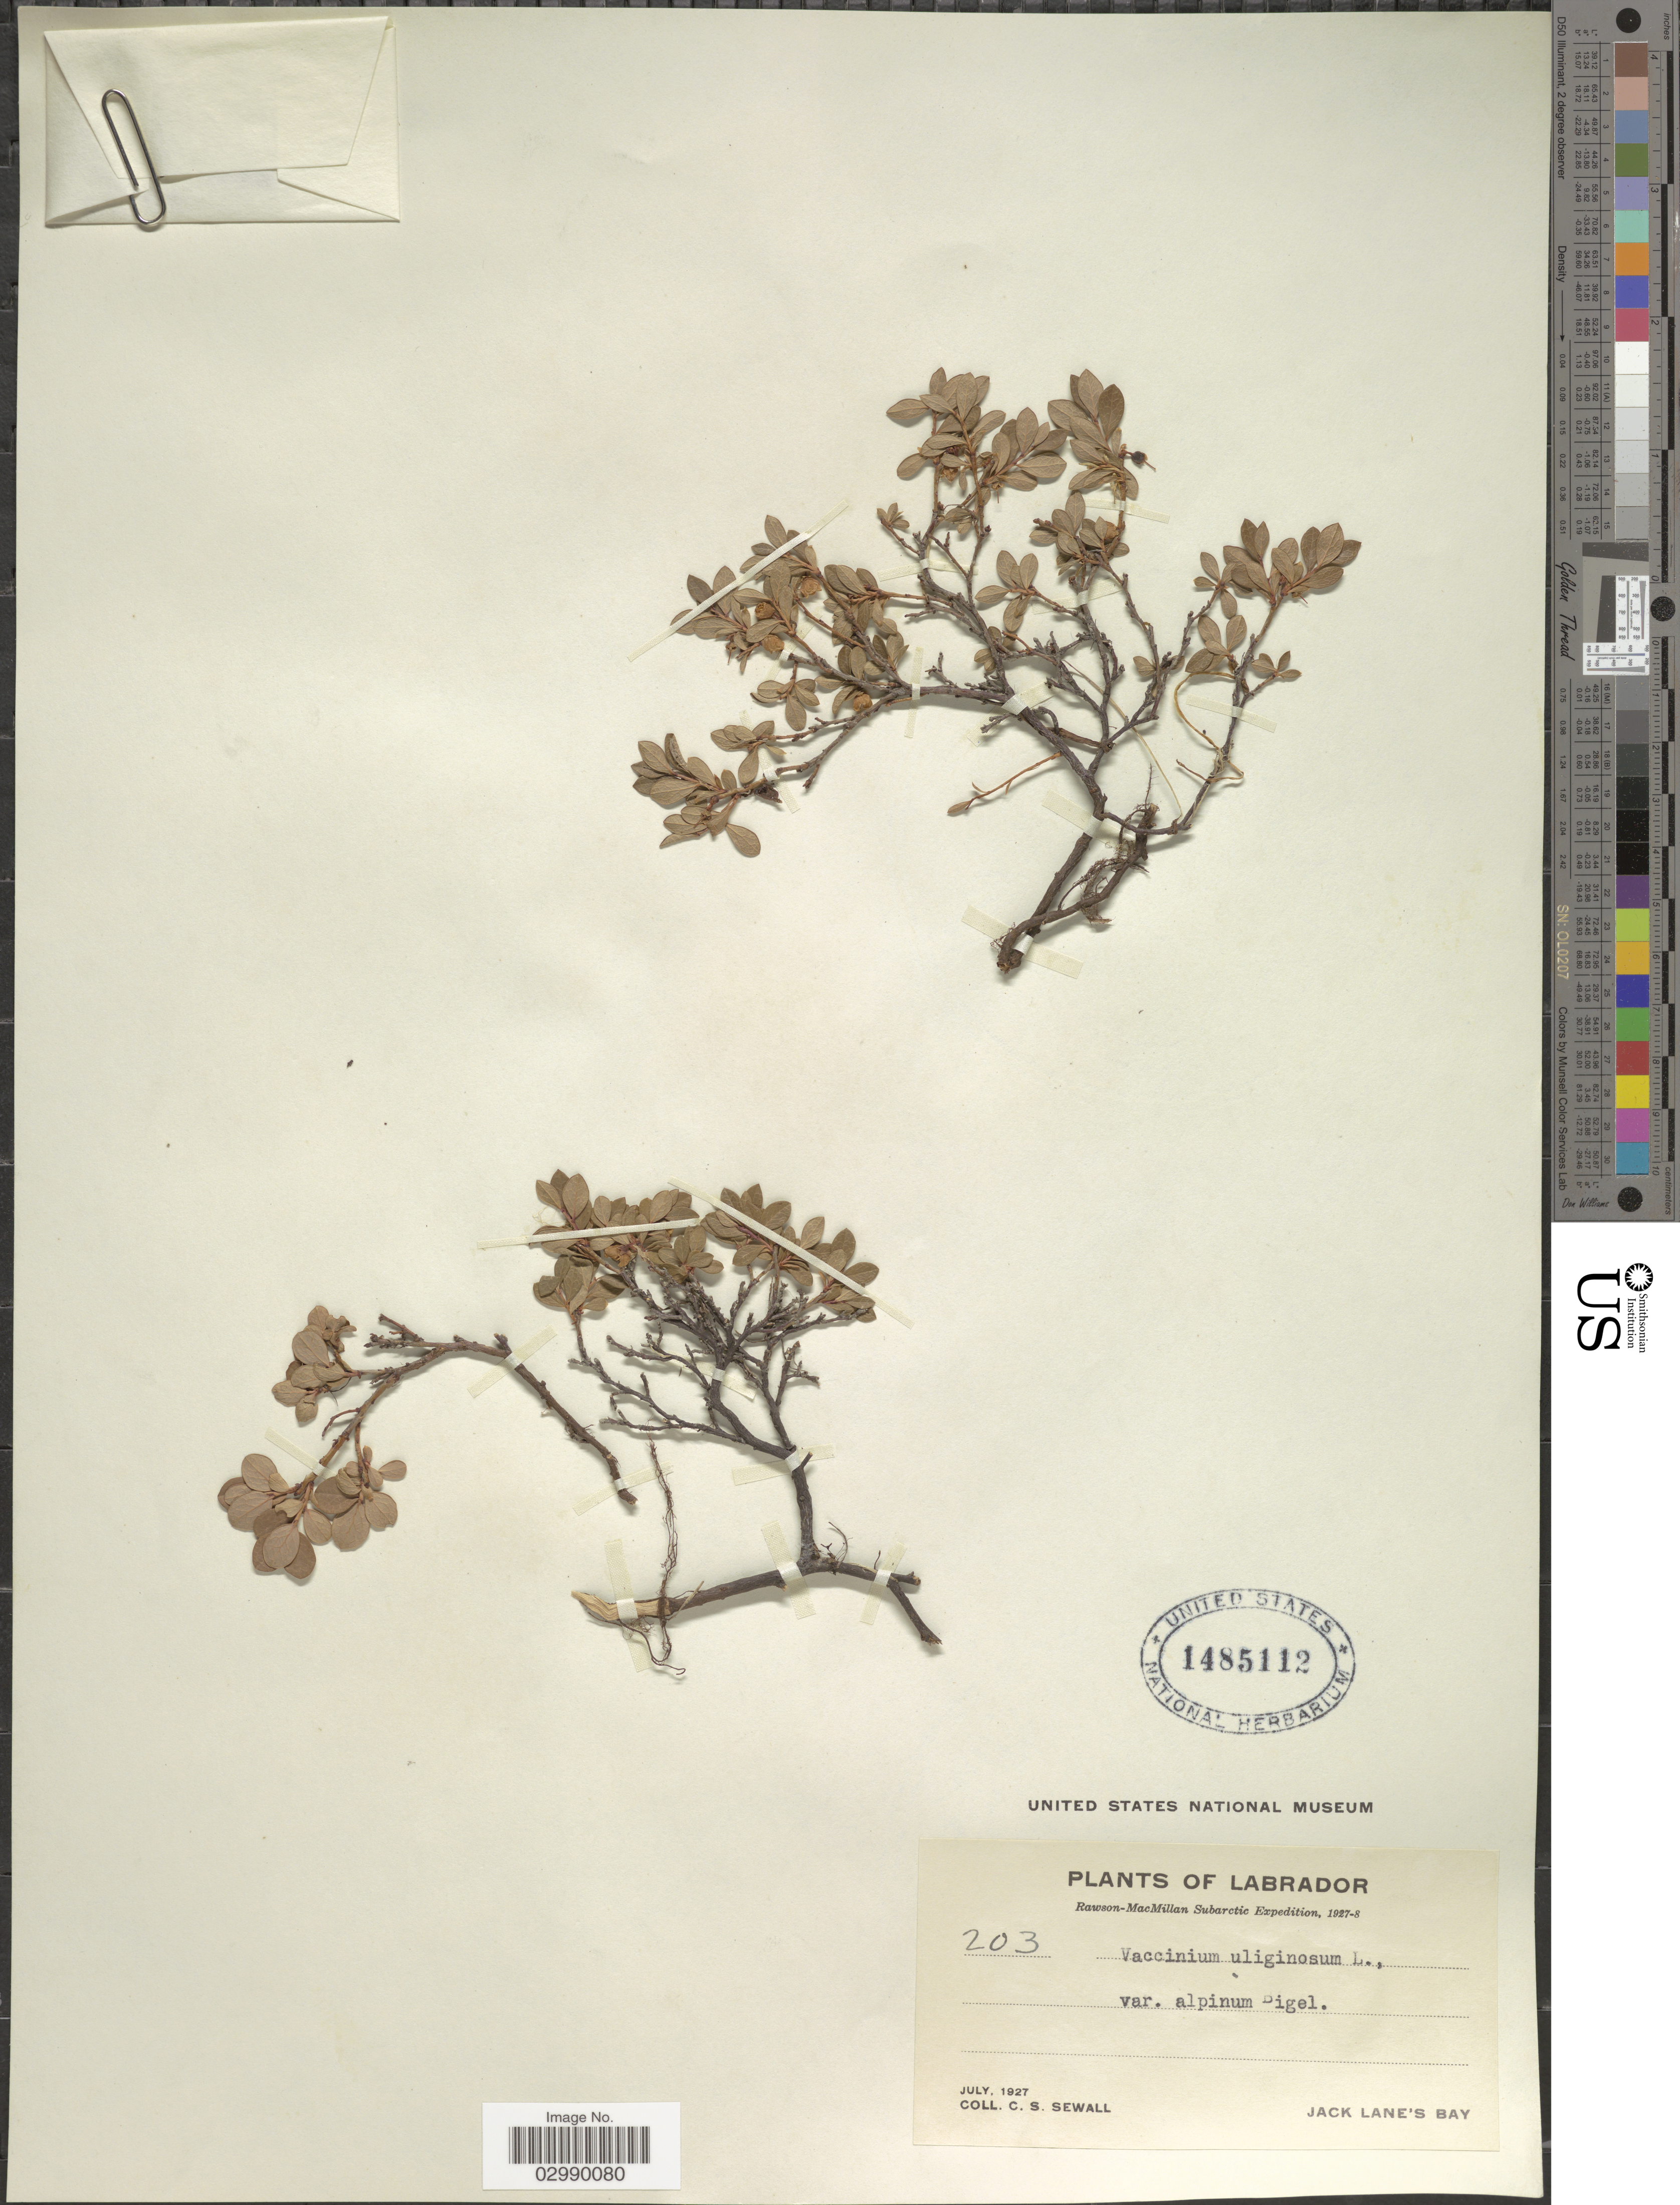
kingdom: Plantae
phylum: Tracheophyta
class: Magnoliopsida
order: Ericales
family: Ericaceae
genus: Vaccinium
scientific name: Vaccinium uliginosum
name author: L.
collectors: C. Sewall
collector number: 203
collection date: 1927-07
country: Canada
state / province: Newfoundland and Labrador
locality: Labrador, Jack Lane's Bay.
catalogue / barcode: US 1485112